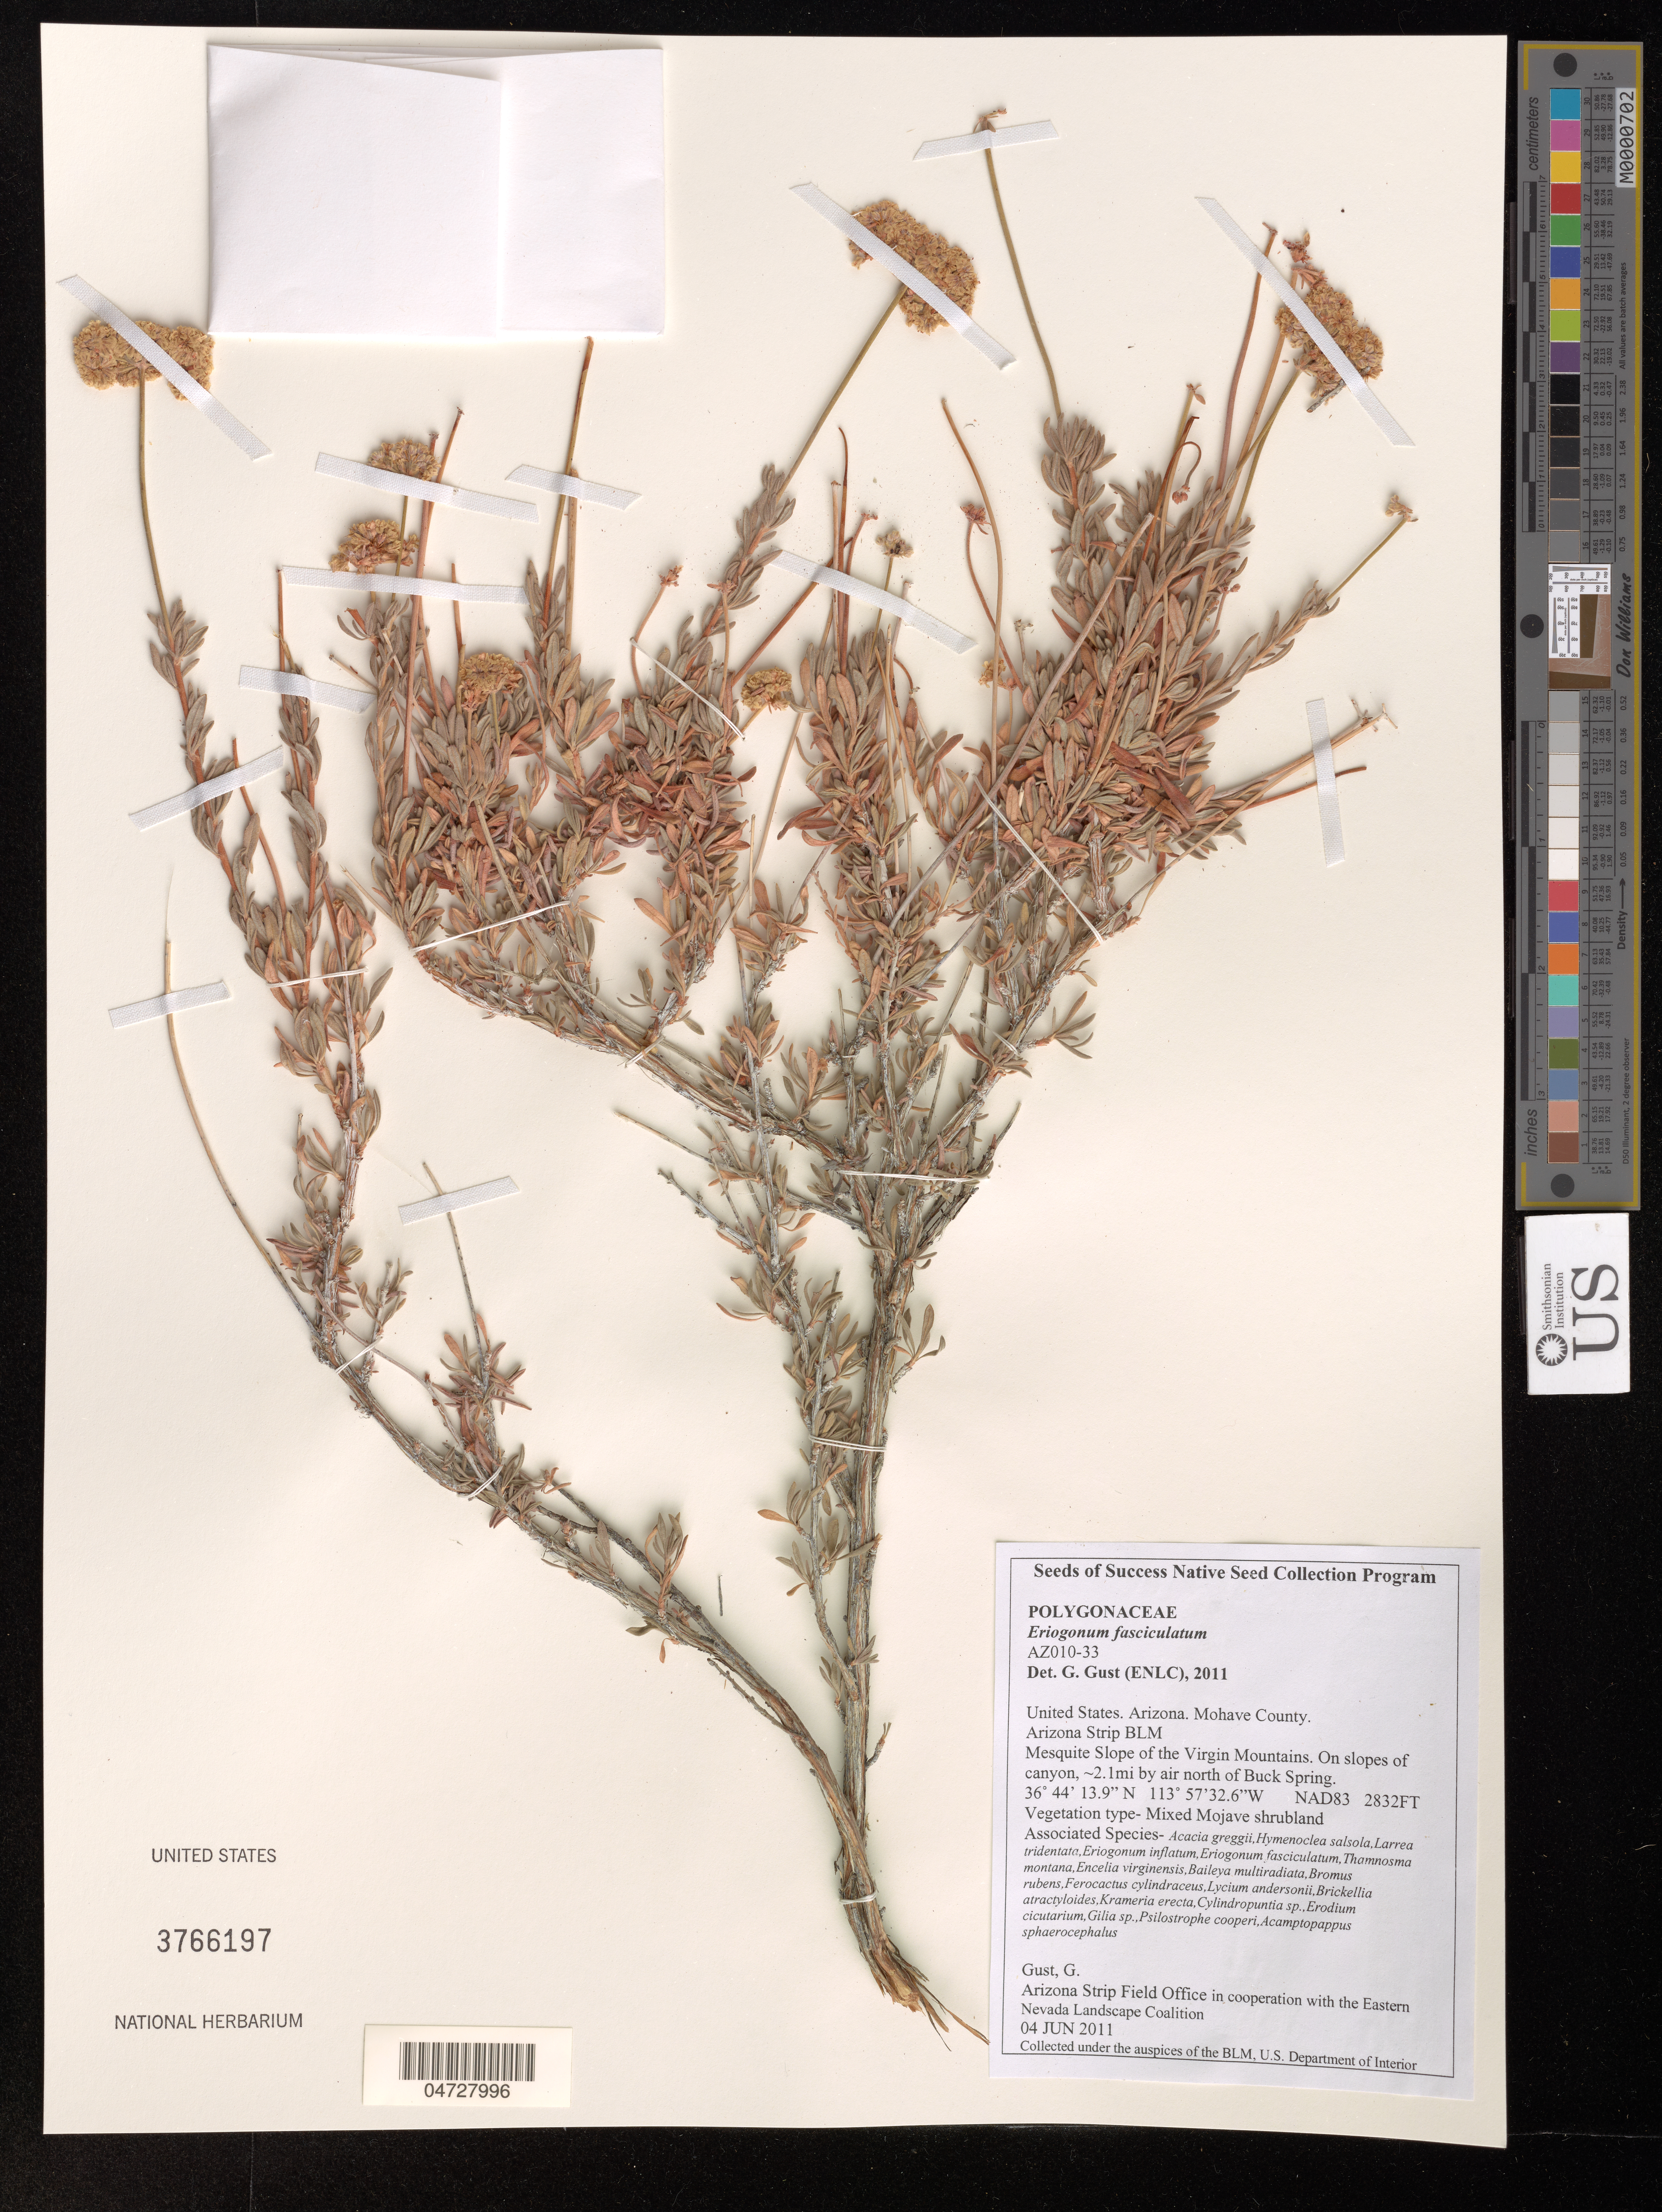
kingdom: Plantae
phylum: Tracheophyta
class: Magnoliopsida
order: Caryophyllales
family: Polygonaceae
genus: Eriogonum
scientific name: Eriogonum fasciculatum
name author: Benth.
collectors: G. Gust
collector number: AZ010-33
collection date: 2011-06-04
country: United States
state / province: Arizona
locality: Mohave County. Arizona Strip BLM. Mesquite Slope of the Virgin Mountains on slopes of canyon, 2.1mi by air north of Buck Spring.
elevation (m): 863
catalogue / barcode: US 3766197